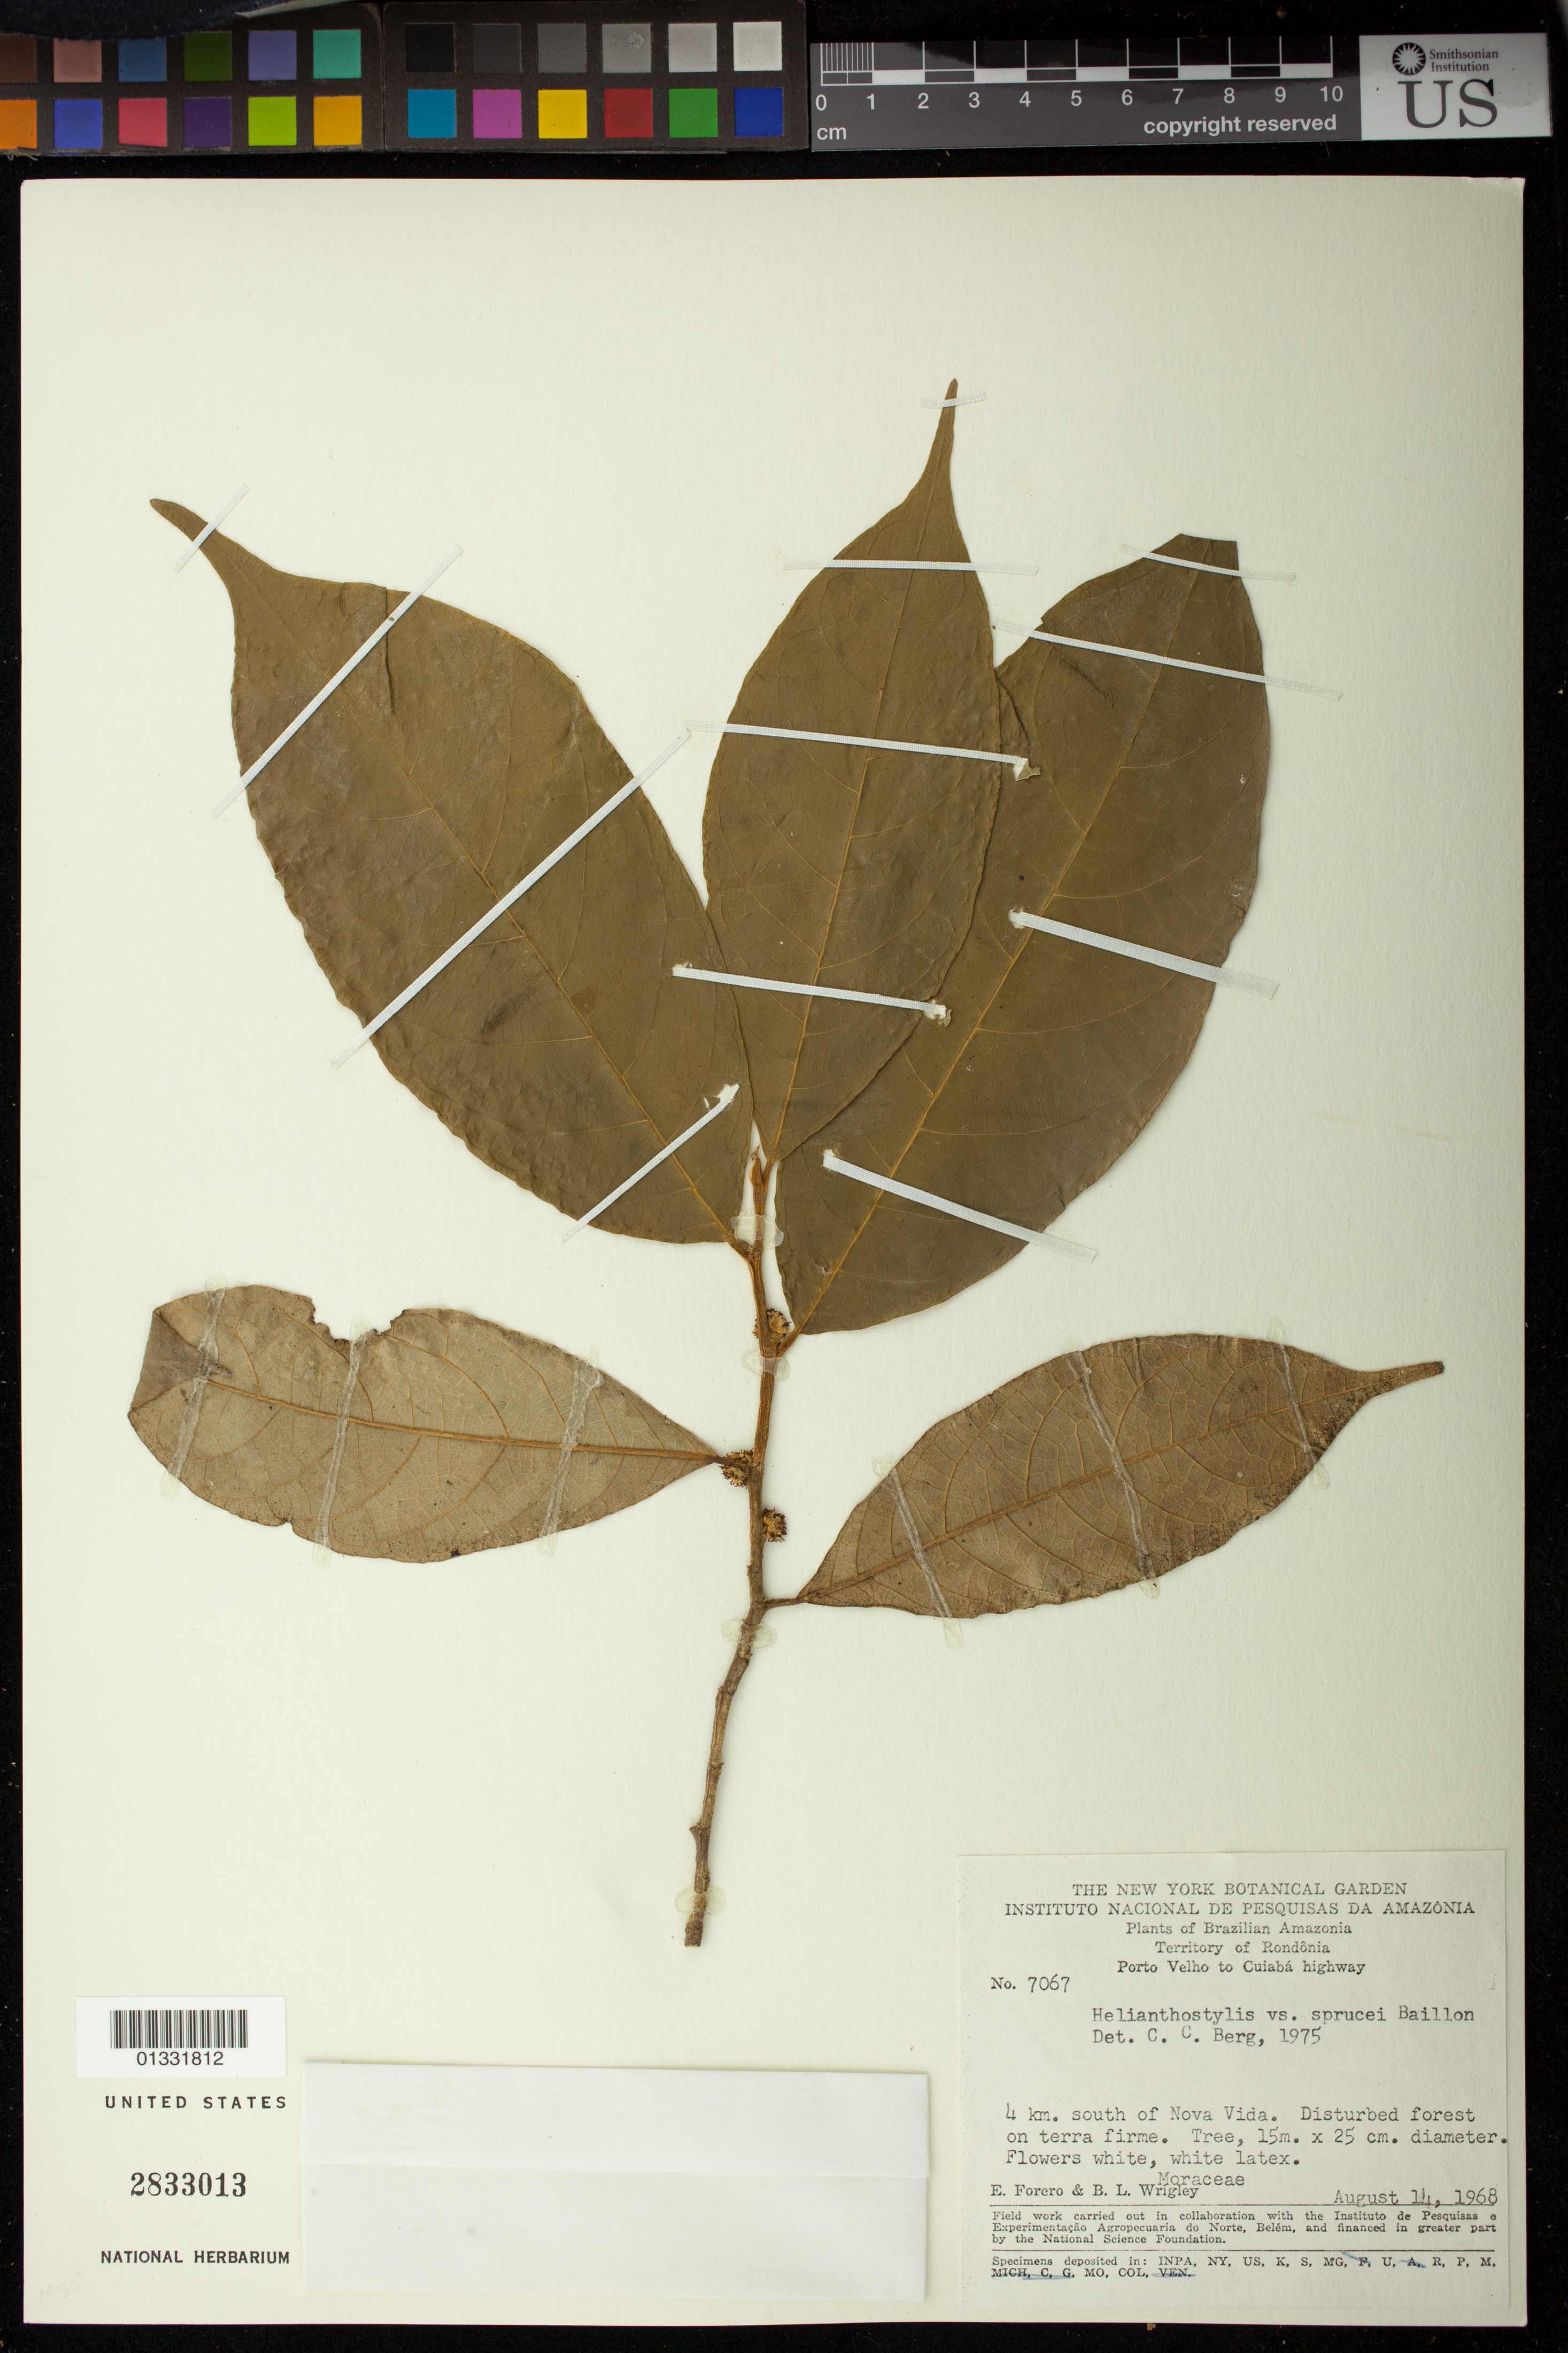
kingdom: Plantae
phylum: Tracheophyta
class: Magnoliopsida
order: Rosales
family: Moraceae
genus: Brosimum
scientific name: Brosimum sprucei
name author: (Baill.) E. M. Gardner & Zerega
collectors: E. Forero & B. L. Wrigley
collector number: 7067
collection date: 1968-08-14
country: Brazil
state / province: Rondônia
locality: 4km south of Nova Vida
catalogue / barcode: US 2833013